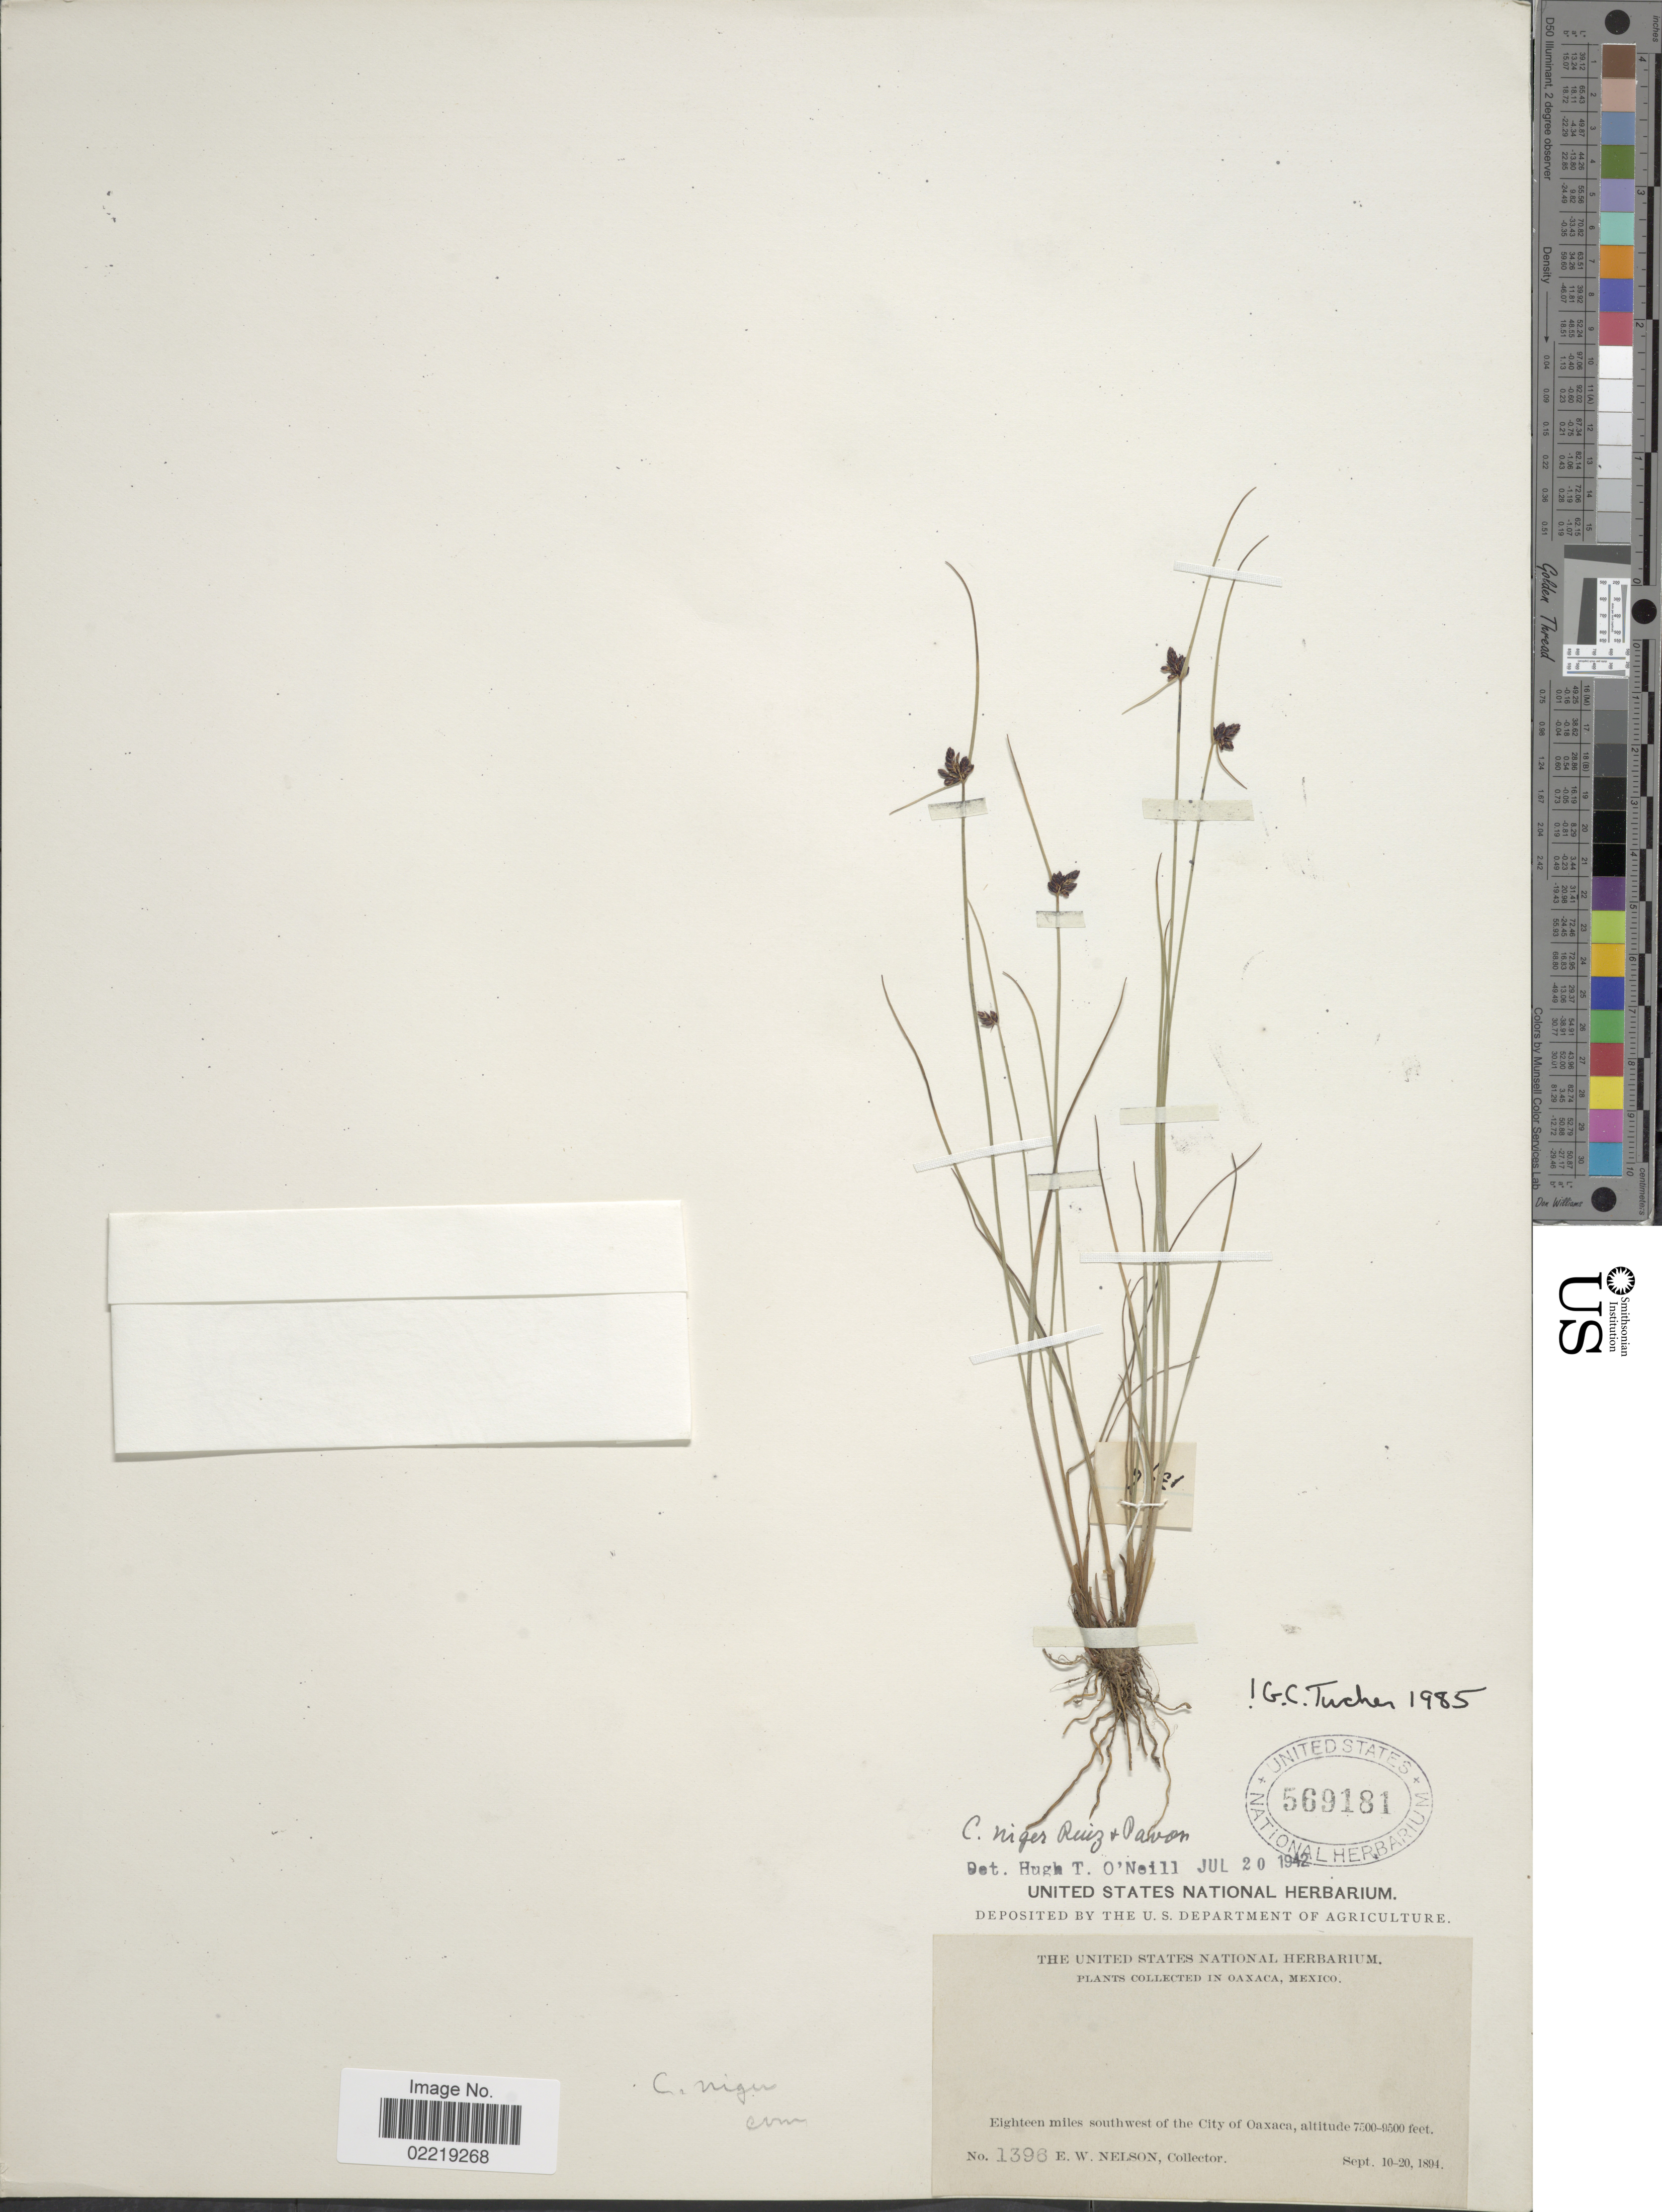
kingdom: Plantae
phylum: Tracheophyta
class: Liliopsida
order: Poales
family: Cyperaceae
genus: Cyperus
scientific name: Cyperus niger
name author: Ruiz & Pav.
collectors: E. W. Nelson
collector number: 1396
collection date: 1894-09-10/1894-09-20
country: Mexico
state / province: Oaxaca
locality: Eighteen miles southwest of the City of Oaxaca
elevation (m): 2286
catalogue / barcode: US 569181